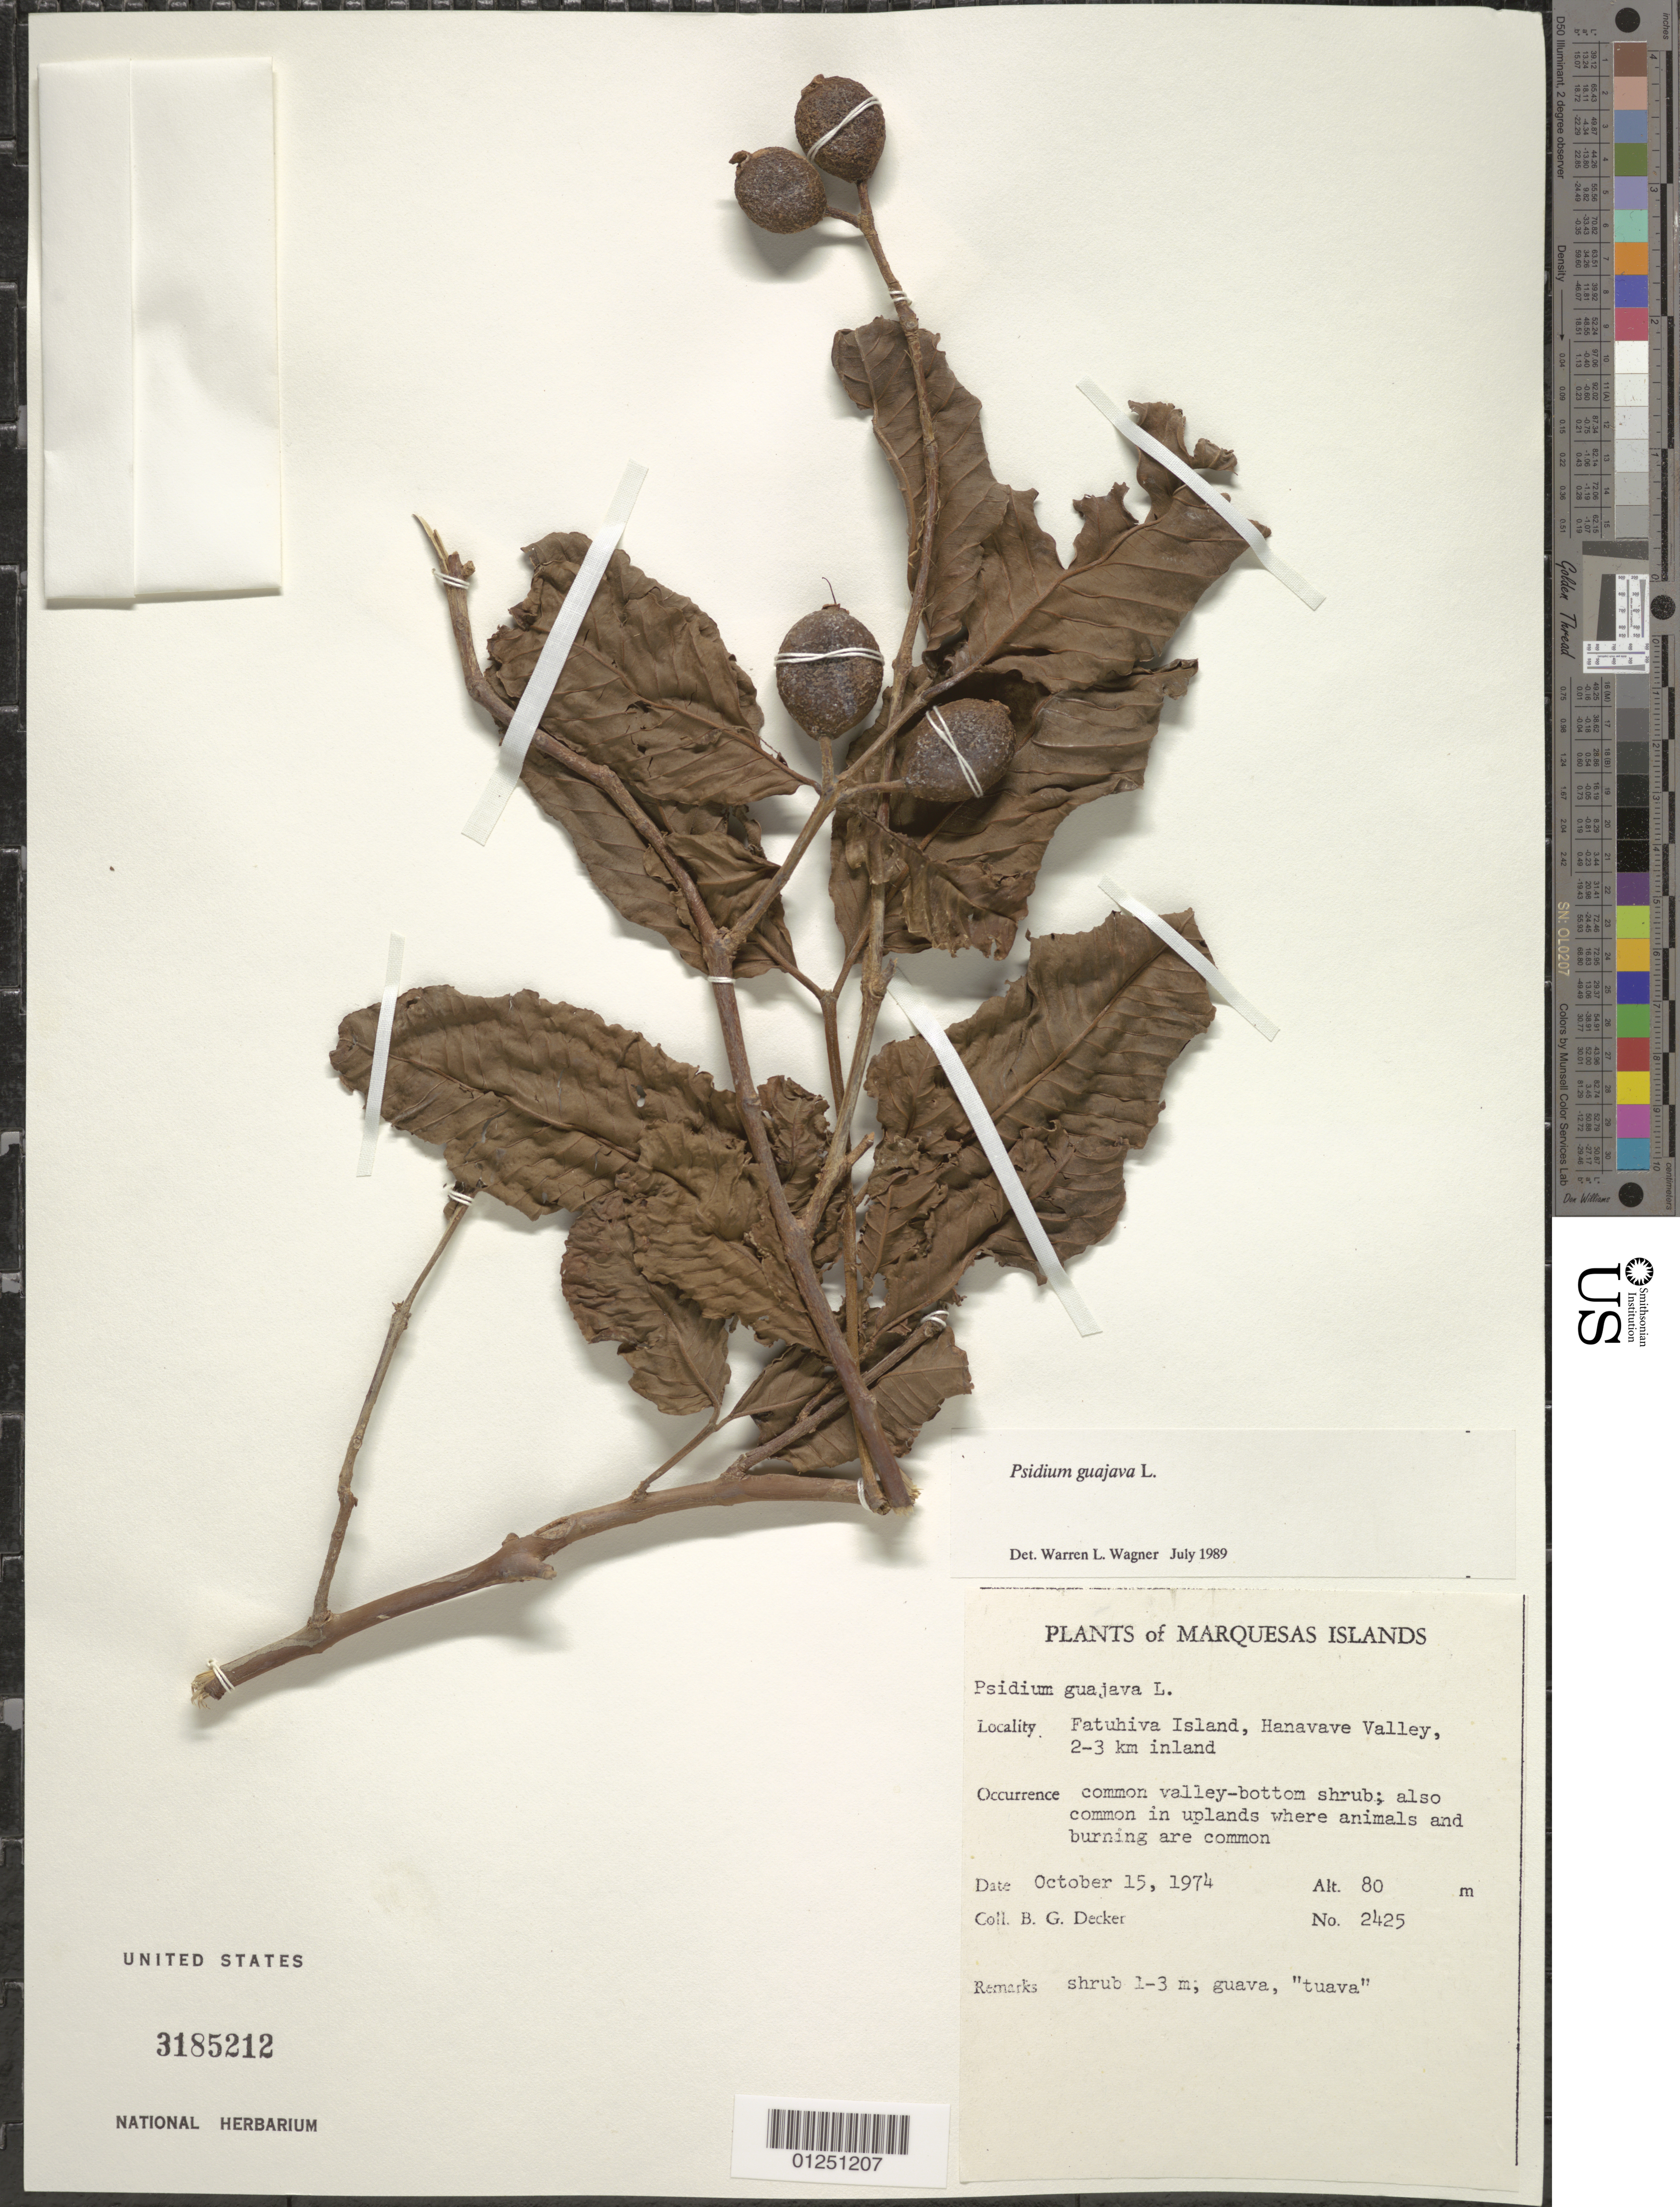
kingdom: Plantae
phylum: Tracheophyta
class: Magnoliopsida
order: Myrtales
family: Myrtaceae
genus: Psidium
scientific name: Psidium guajava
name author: L.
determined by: Wagner, W. L., (BOT), Smithsonian Institution - National Museum of Natural History (UNITED STATES)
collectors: B. G. Decker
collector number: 2425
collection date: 1974-10-15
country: French Polynesia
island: Fatu Hiva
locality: Hanavave Valley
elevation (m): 80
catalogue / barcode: US 3185212